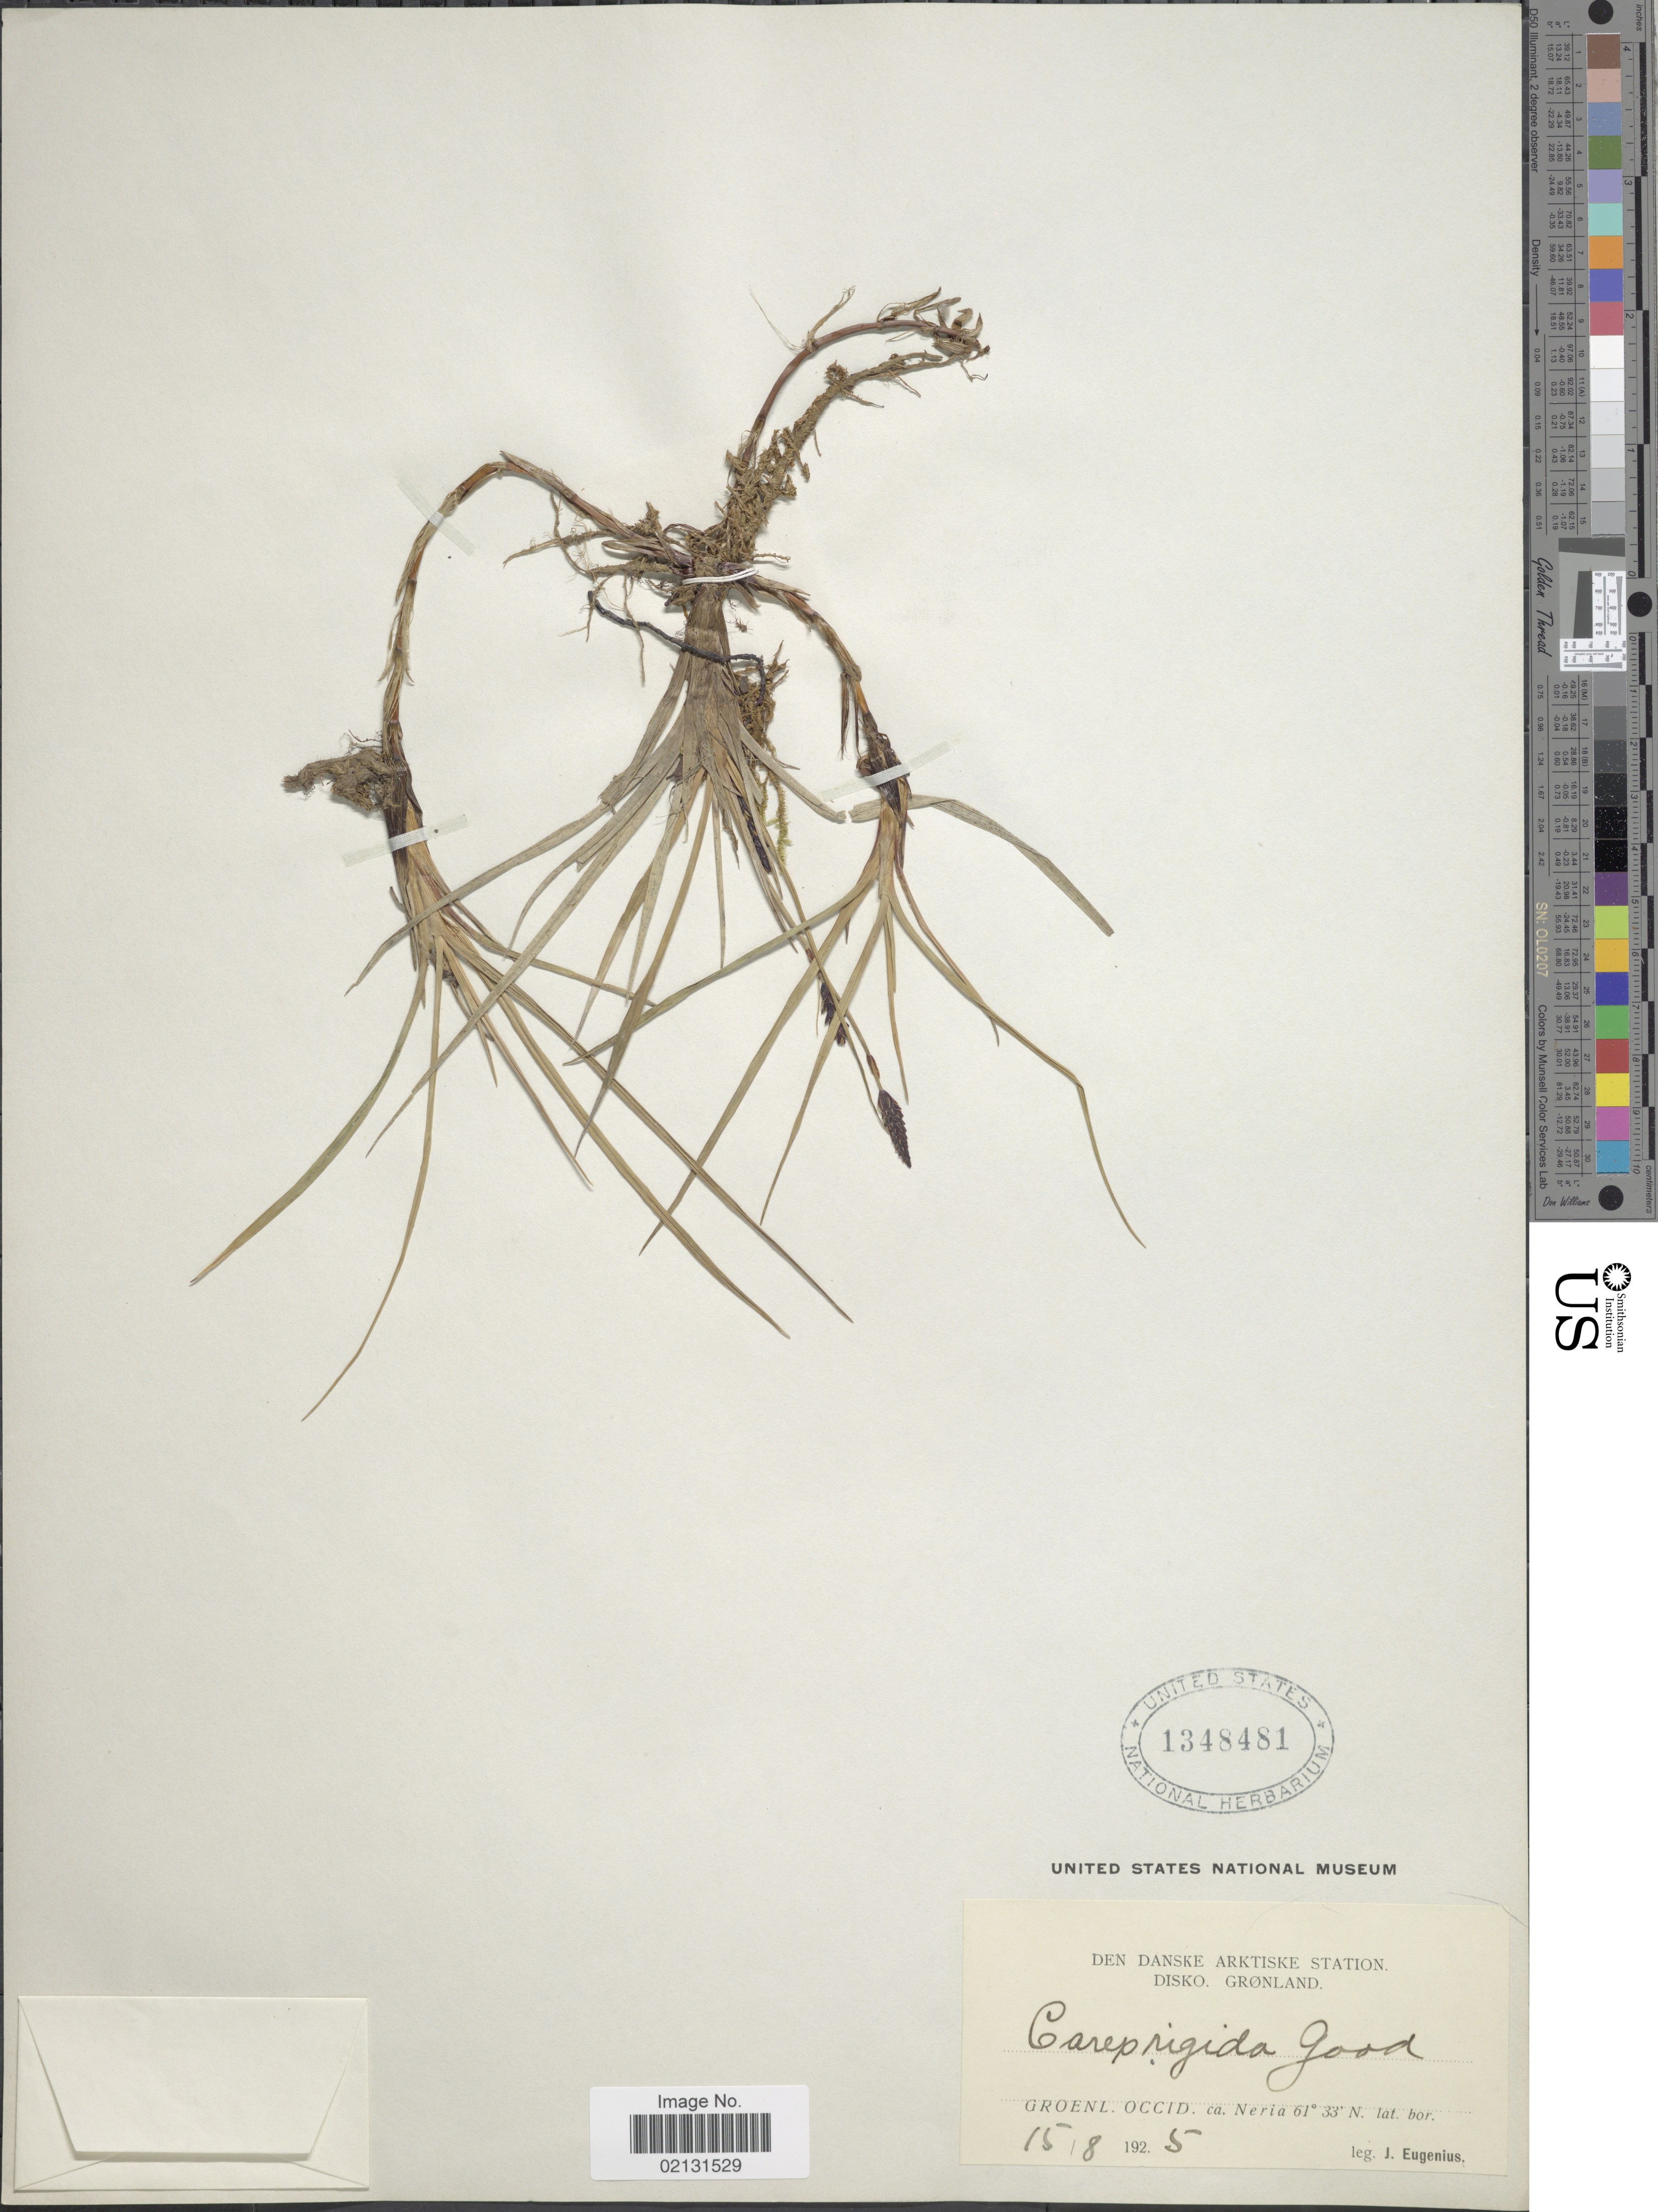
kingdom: Plantae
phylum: Tracheophyta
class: Liliopsida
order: Poales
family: Cyperaceae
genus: Carex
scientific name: Carex bigelowii subsp. bigelowii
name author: Torr. ex Schwein.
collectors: J. Eugenius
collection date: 1925-08-15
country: Greenland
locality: Den Danske Arktiske Station, Disko. Grønland, Groenl. occid. ca. Neria.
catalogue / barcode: US 1348481